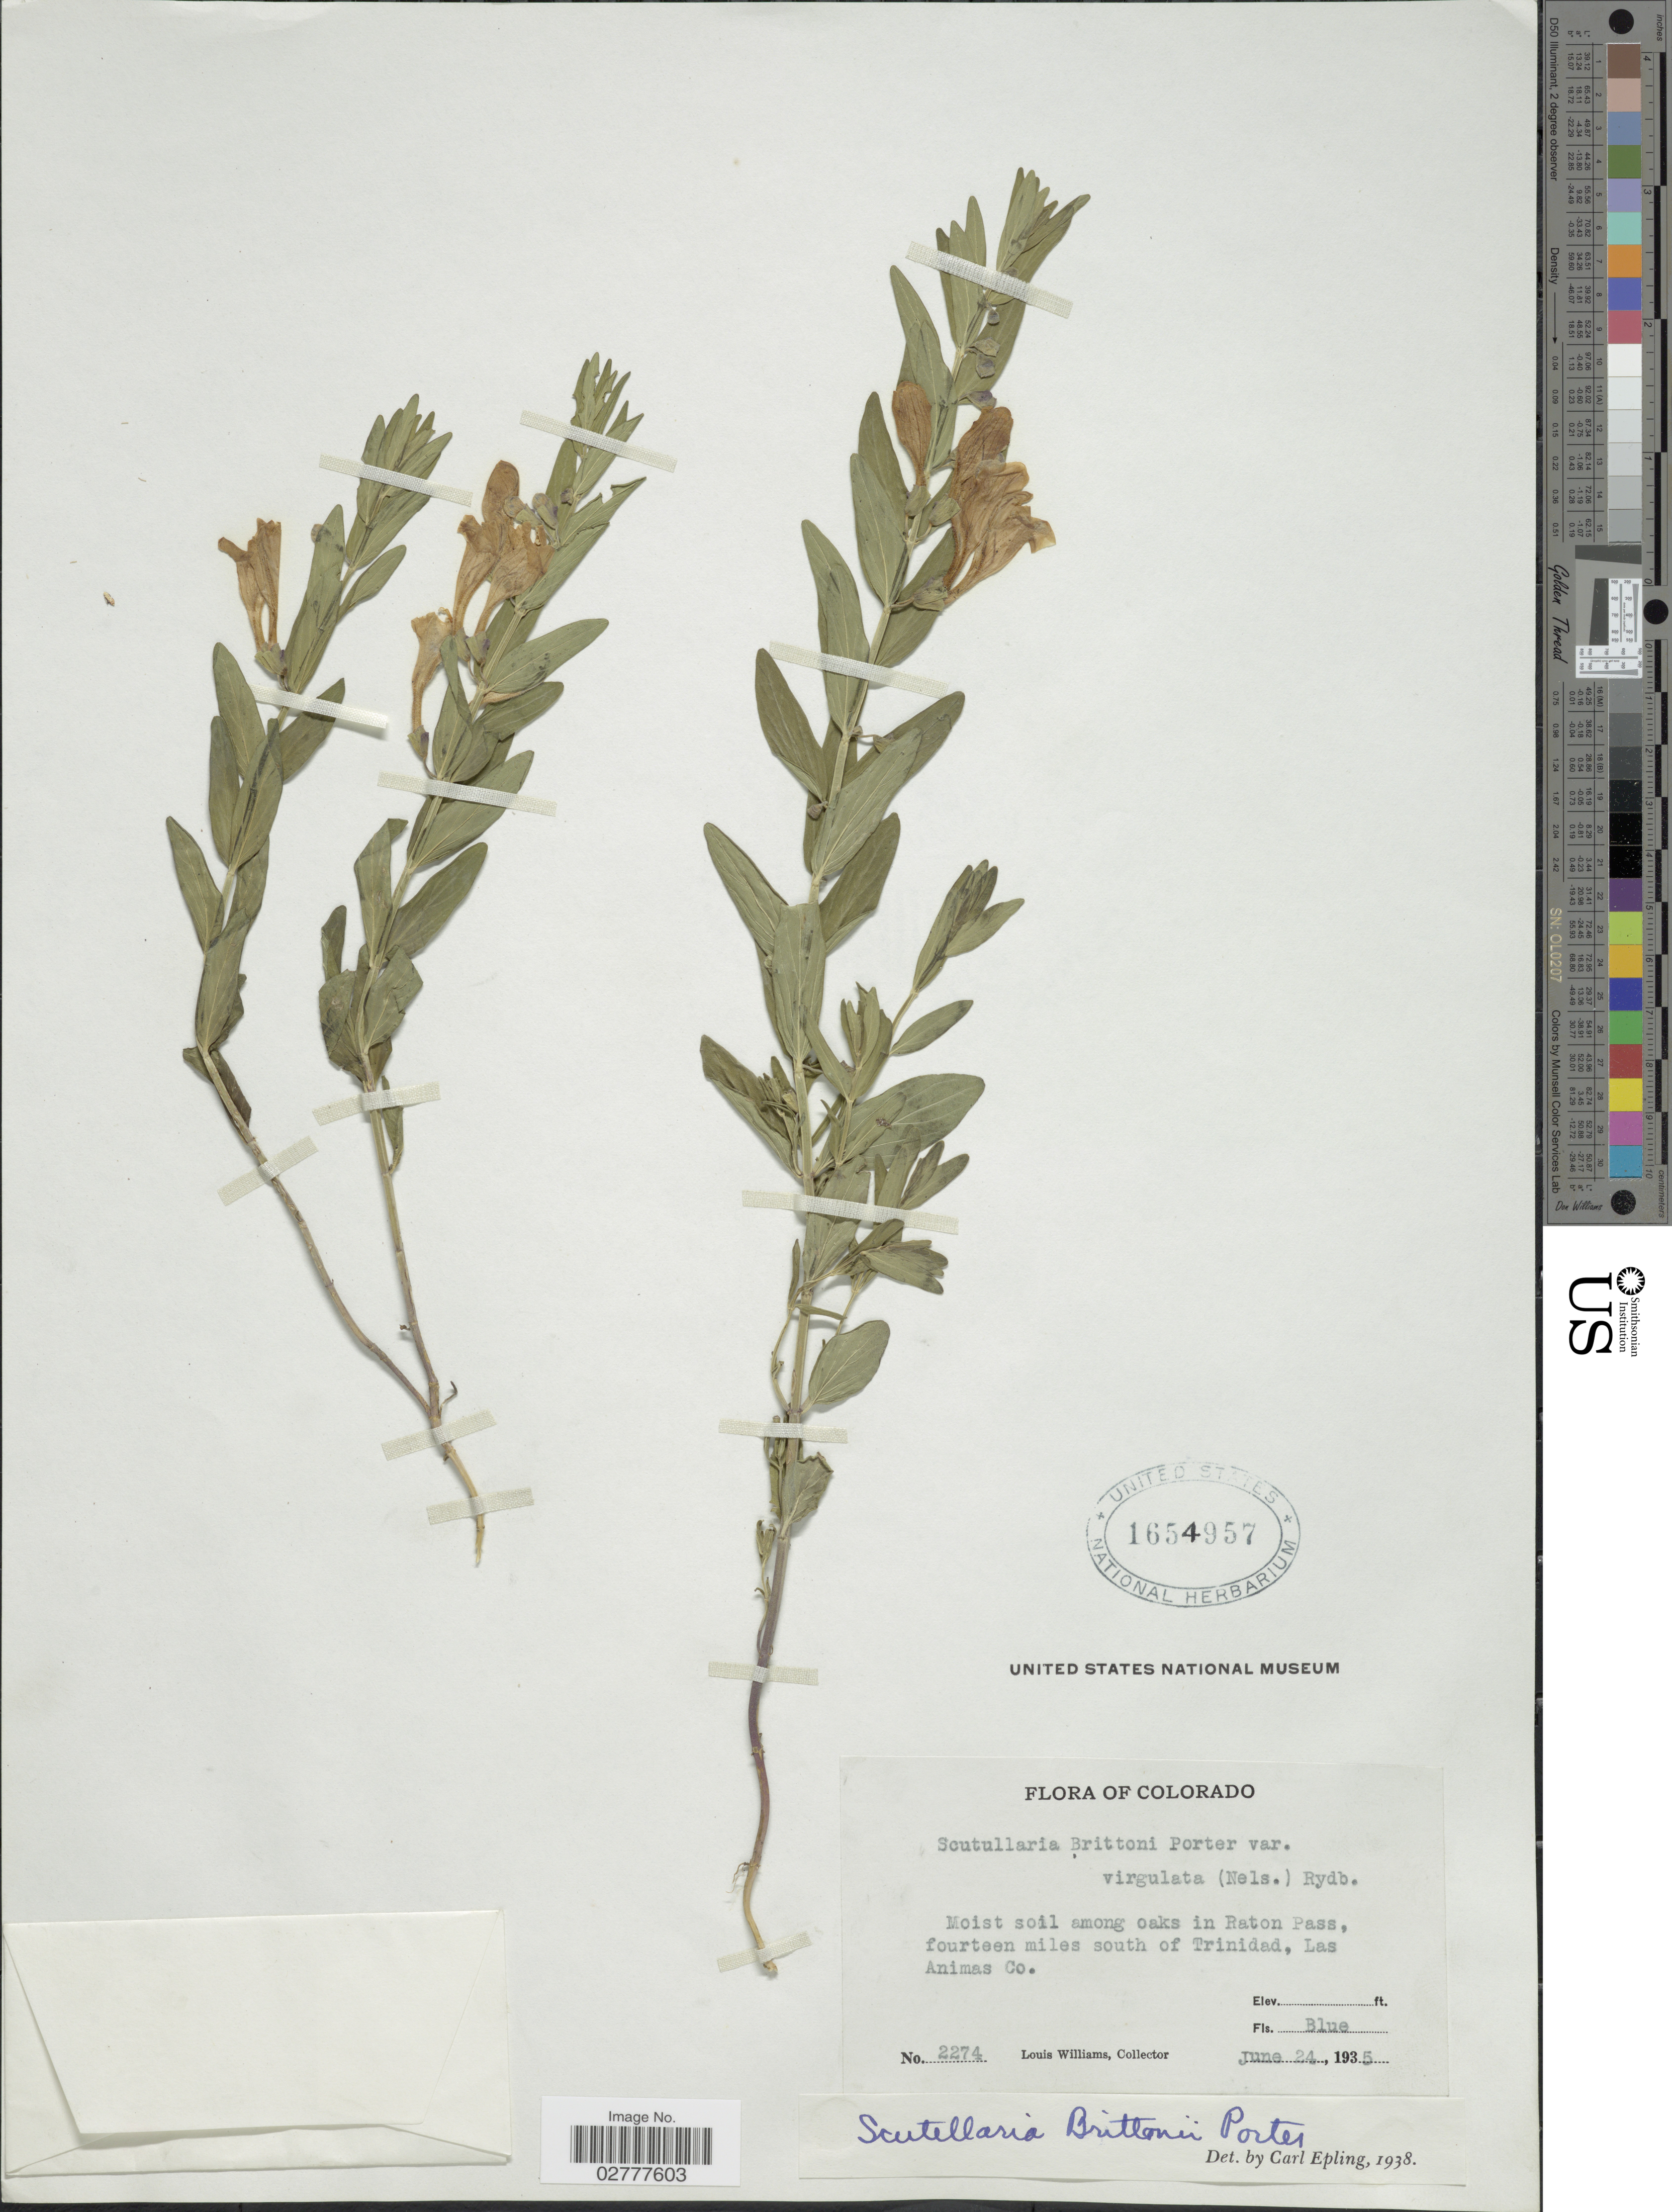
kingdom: Plantae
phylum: Tracheophyta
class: Magnoliopsida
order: Lamiales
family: Lamiaceae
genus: Scutellaria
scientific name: Scutellaria brittonii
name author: Porter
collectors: L. G. Williams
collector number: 2274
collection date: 1935-06-24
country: United States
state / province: Colorado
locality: Raton Pass, fourteen miles south of Trinidad, Las Animas Co.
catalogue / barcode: US 1654957